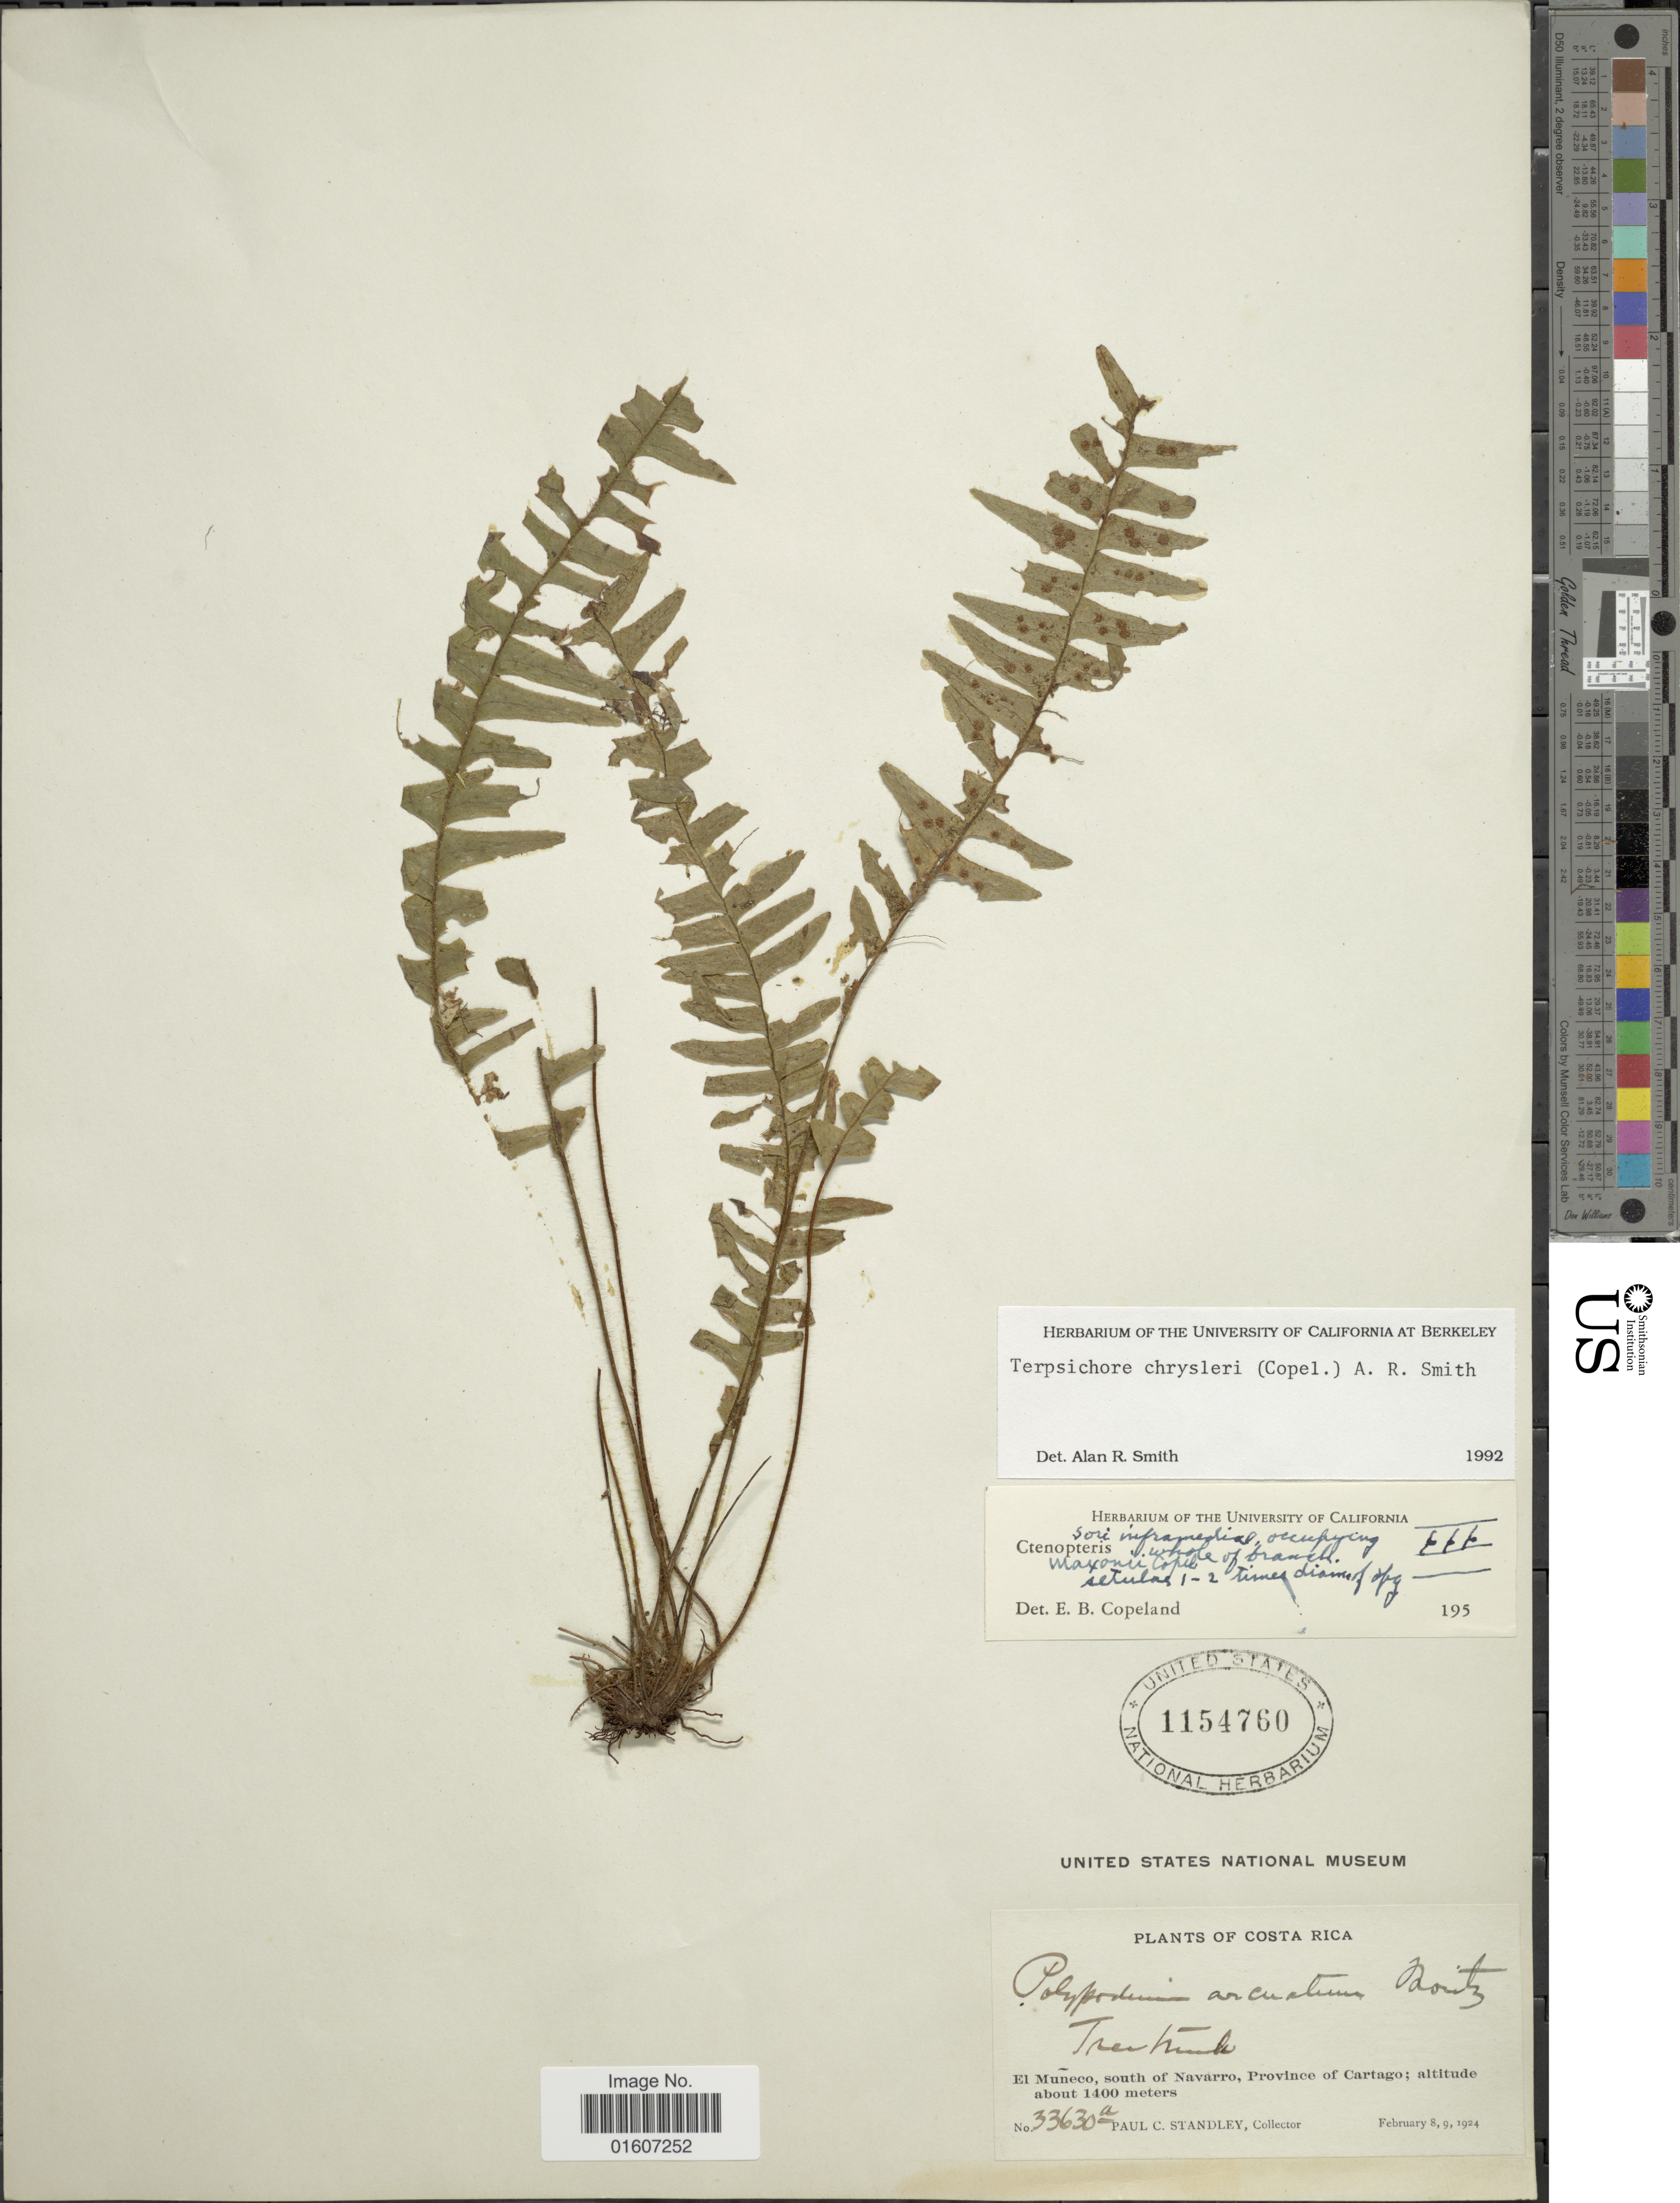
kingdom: Plantae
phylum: Tracheophyta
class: Polypodiopsida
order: Polypodiales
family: Polypodiaceae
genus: Terpsichore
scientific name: Terpsichore chrysleri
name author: (Copel.) A.R. Sm.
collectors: P. C. Standley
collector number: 33630a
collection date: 1924-02-08/1924-02-09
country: Costa Rica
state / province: Cartago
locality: El Muñeco, south of Navarro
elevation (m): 1400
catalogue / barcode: US 1154760